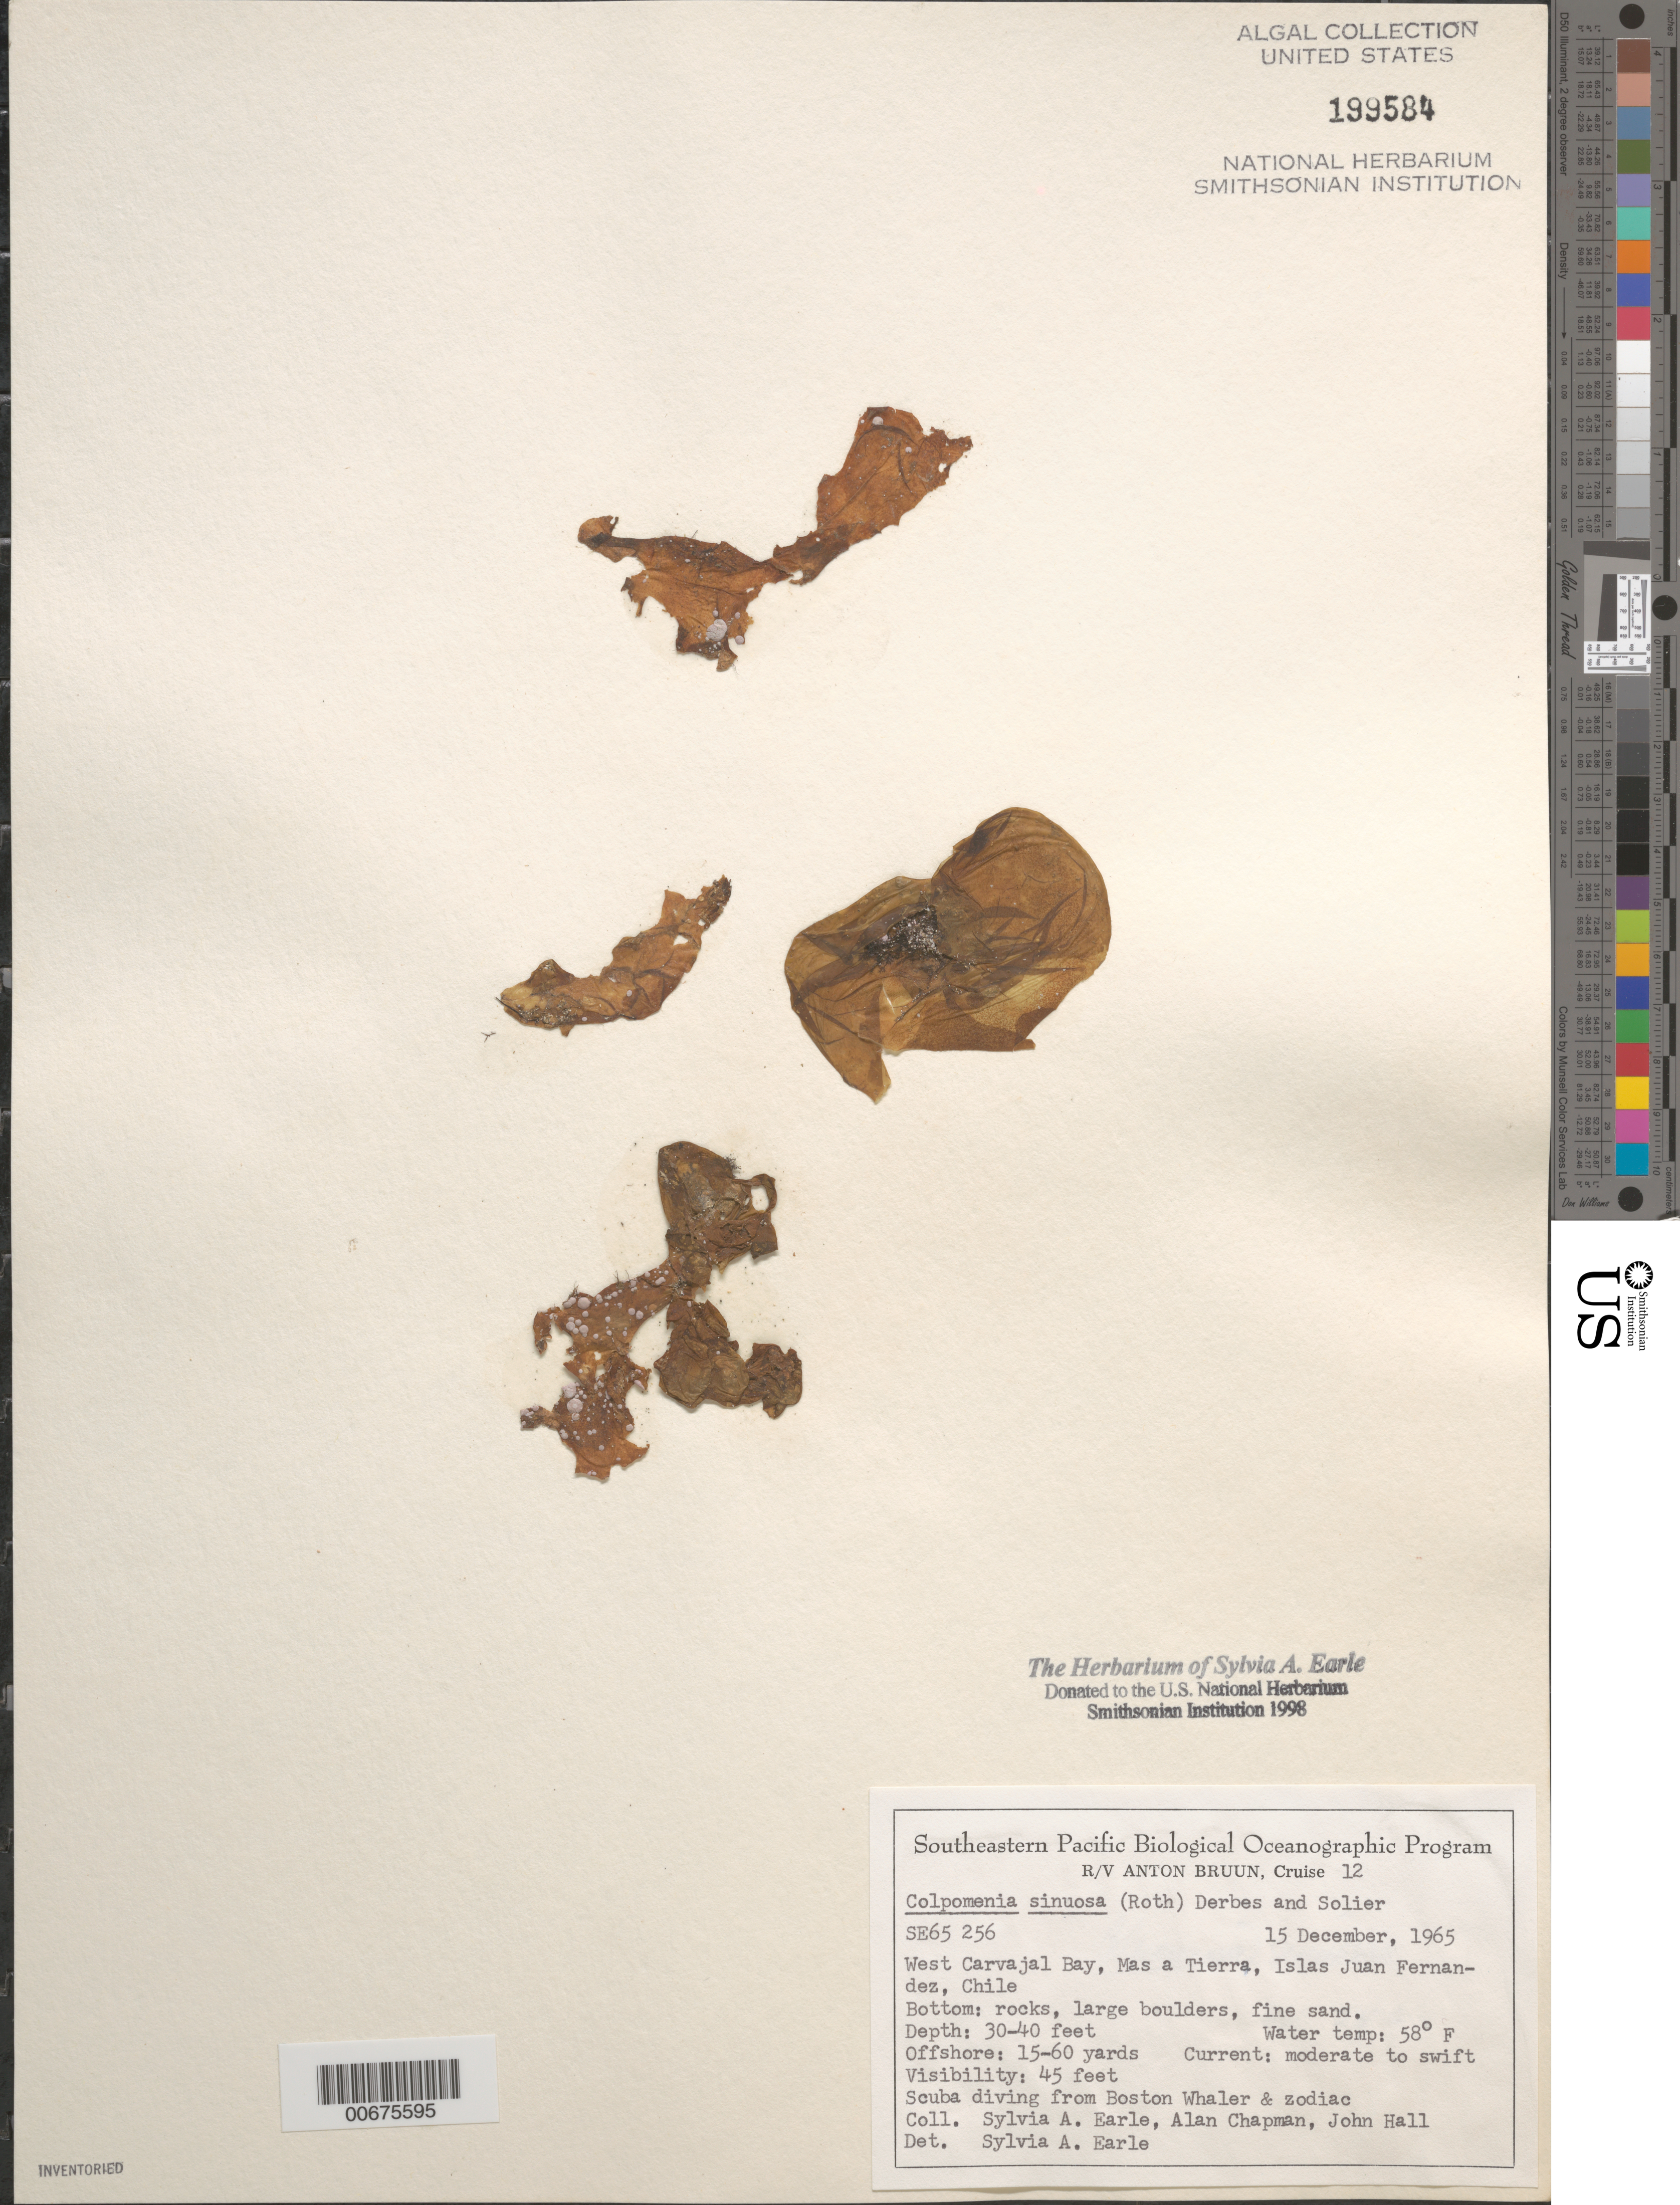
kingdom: Chromista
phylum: Ochrophyta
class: Phaeophyceae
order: Scytosiphonales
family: Scytosiphonaceae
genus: Colpomenia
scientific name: Colpomenia sinuosa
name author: (K. Mert. ex Roth) Derbes & Solier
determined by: Earle, S. A.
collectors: S. A. Earle, A. Chapman & J. Hall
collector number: SE 65256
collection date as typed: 15 Dec 1965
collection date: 1965-12-15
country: Chile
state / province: Valparaíso (V)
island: Isla Más a Tierra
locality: West Carvajal Bay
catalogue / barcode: US 199584